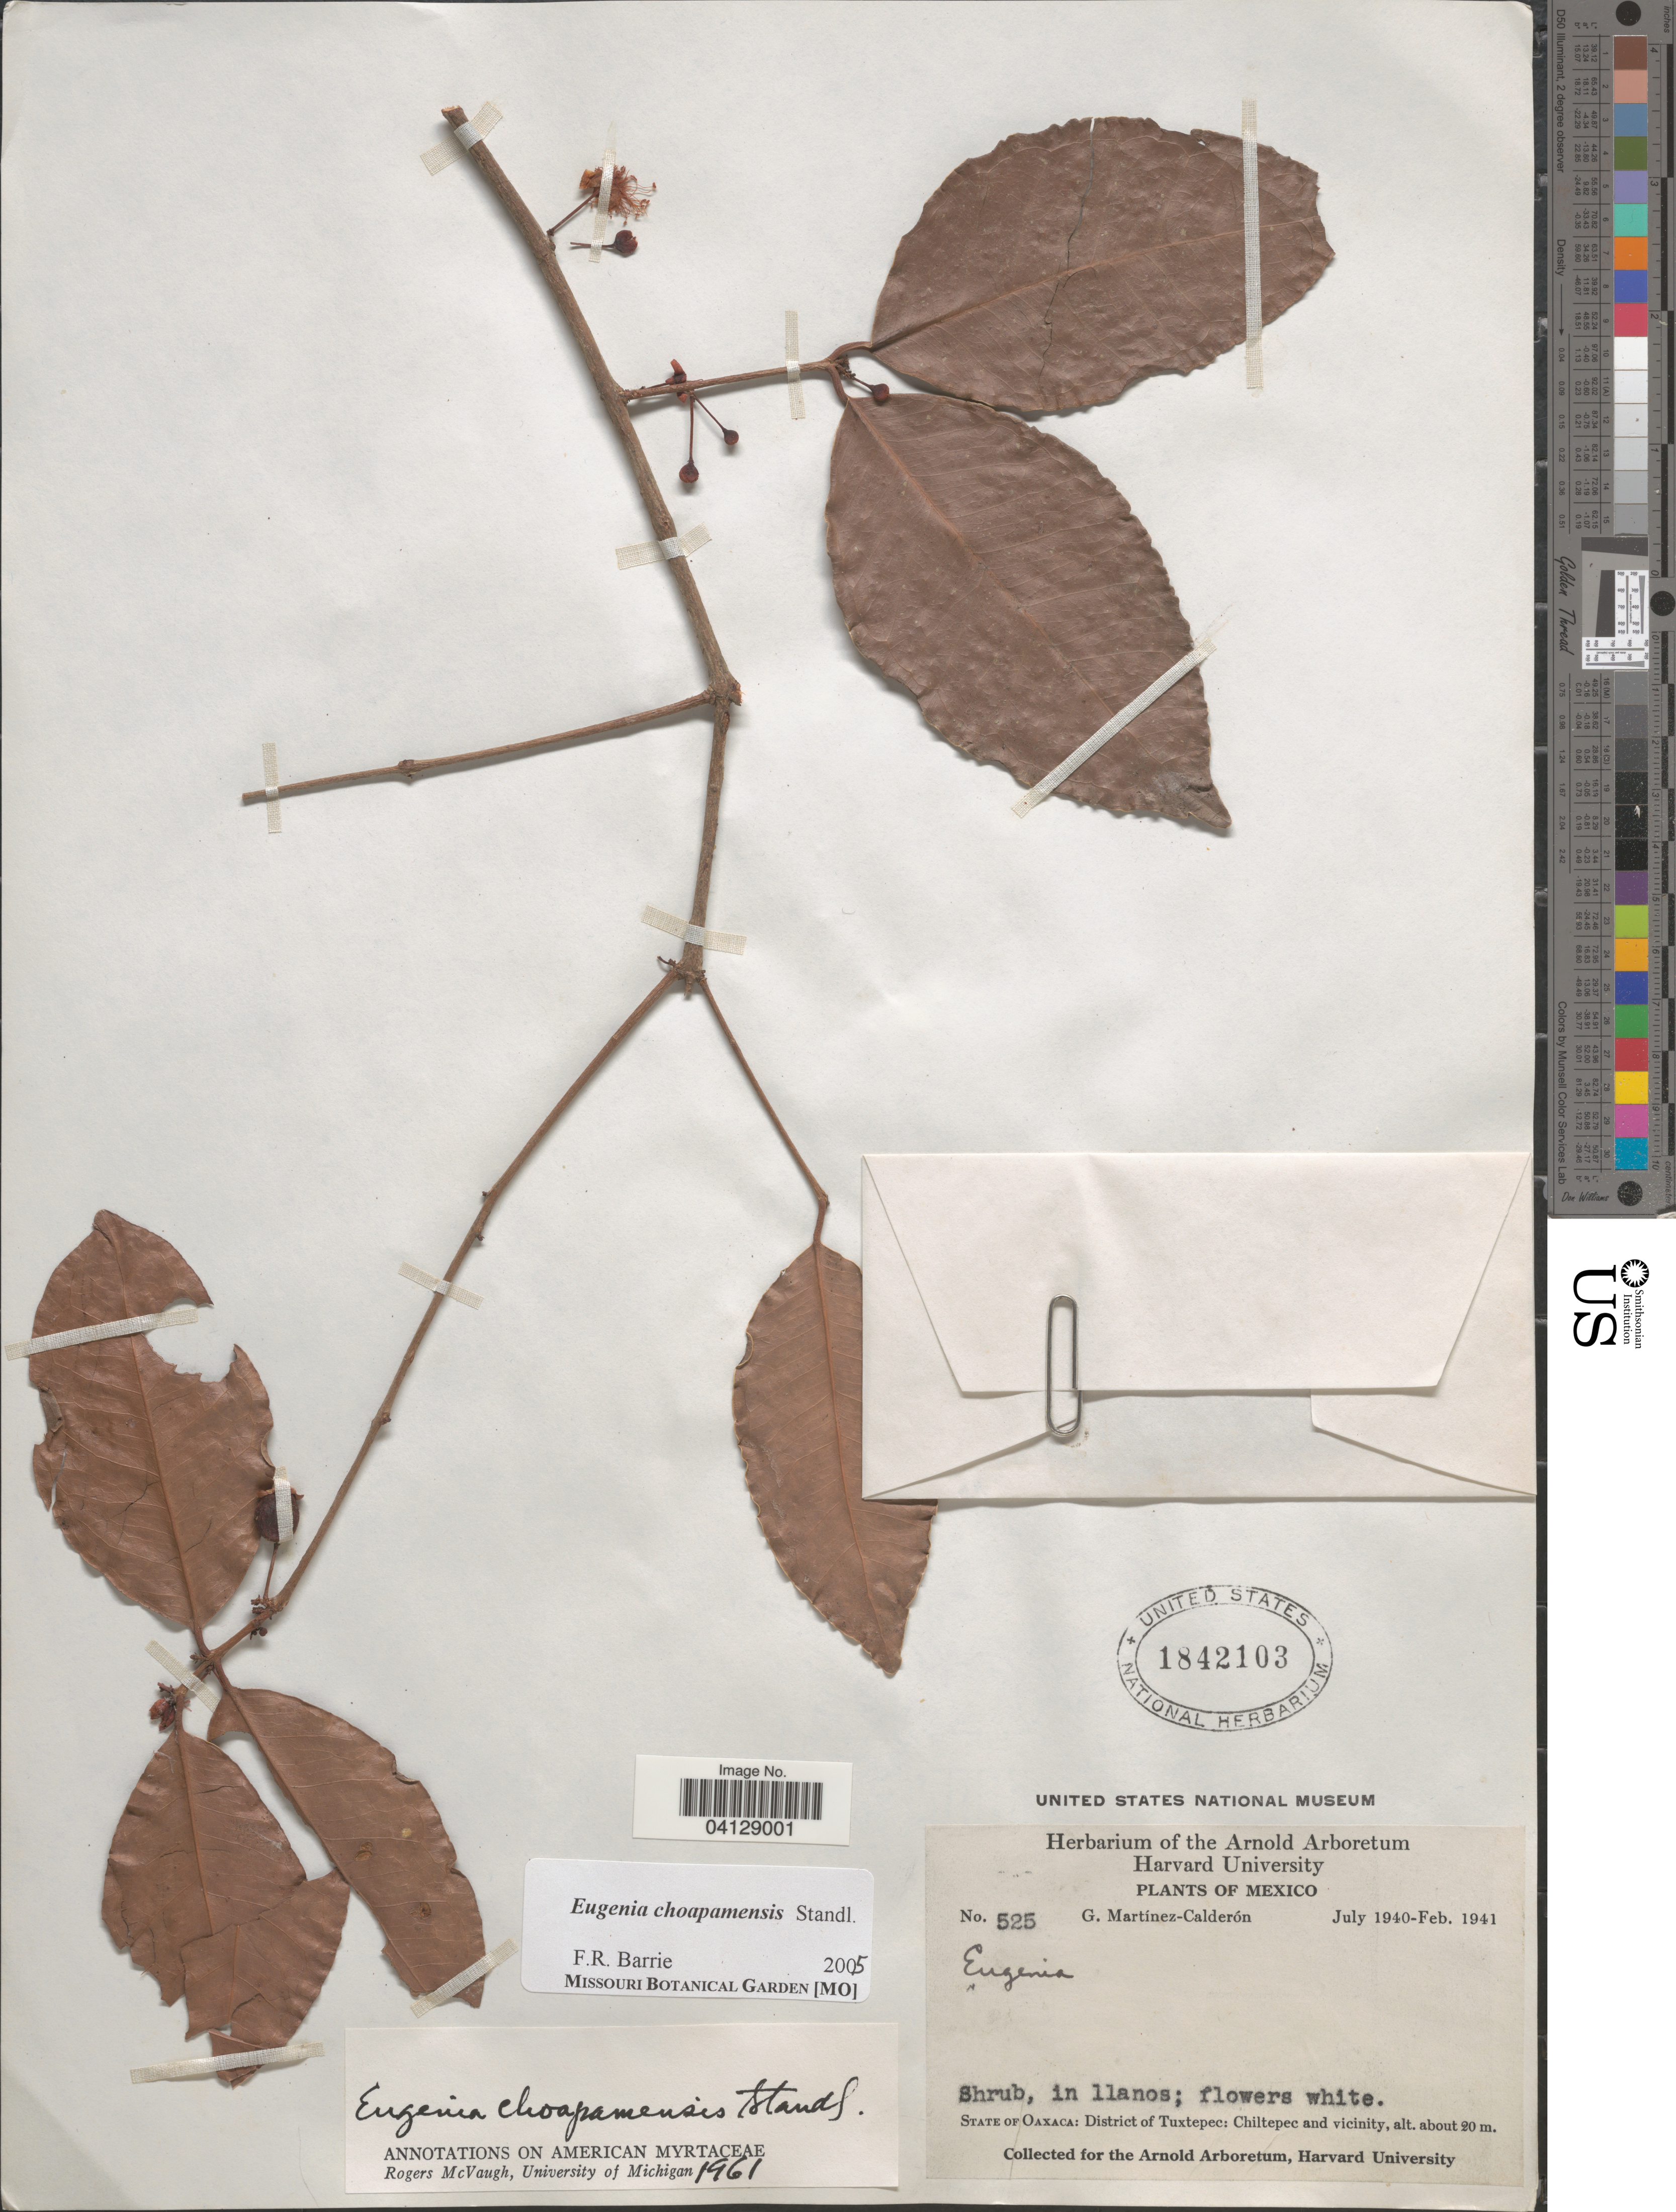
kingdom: Plantae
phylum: Tracheophyta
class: Magnoliopsida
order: Myrtales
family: Myrtaceae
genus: Eugenia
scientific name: Eugenia choapamensis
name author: Standl.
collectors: G. Martínez Calderón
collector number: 525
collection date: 1940-07/1941-02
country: Mexico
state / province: Oaxaca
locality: District of Tuxtepec: Chiltepec and vicinity.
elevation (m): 20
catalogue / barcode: US 1842103